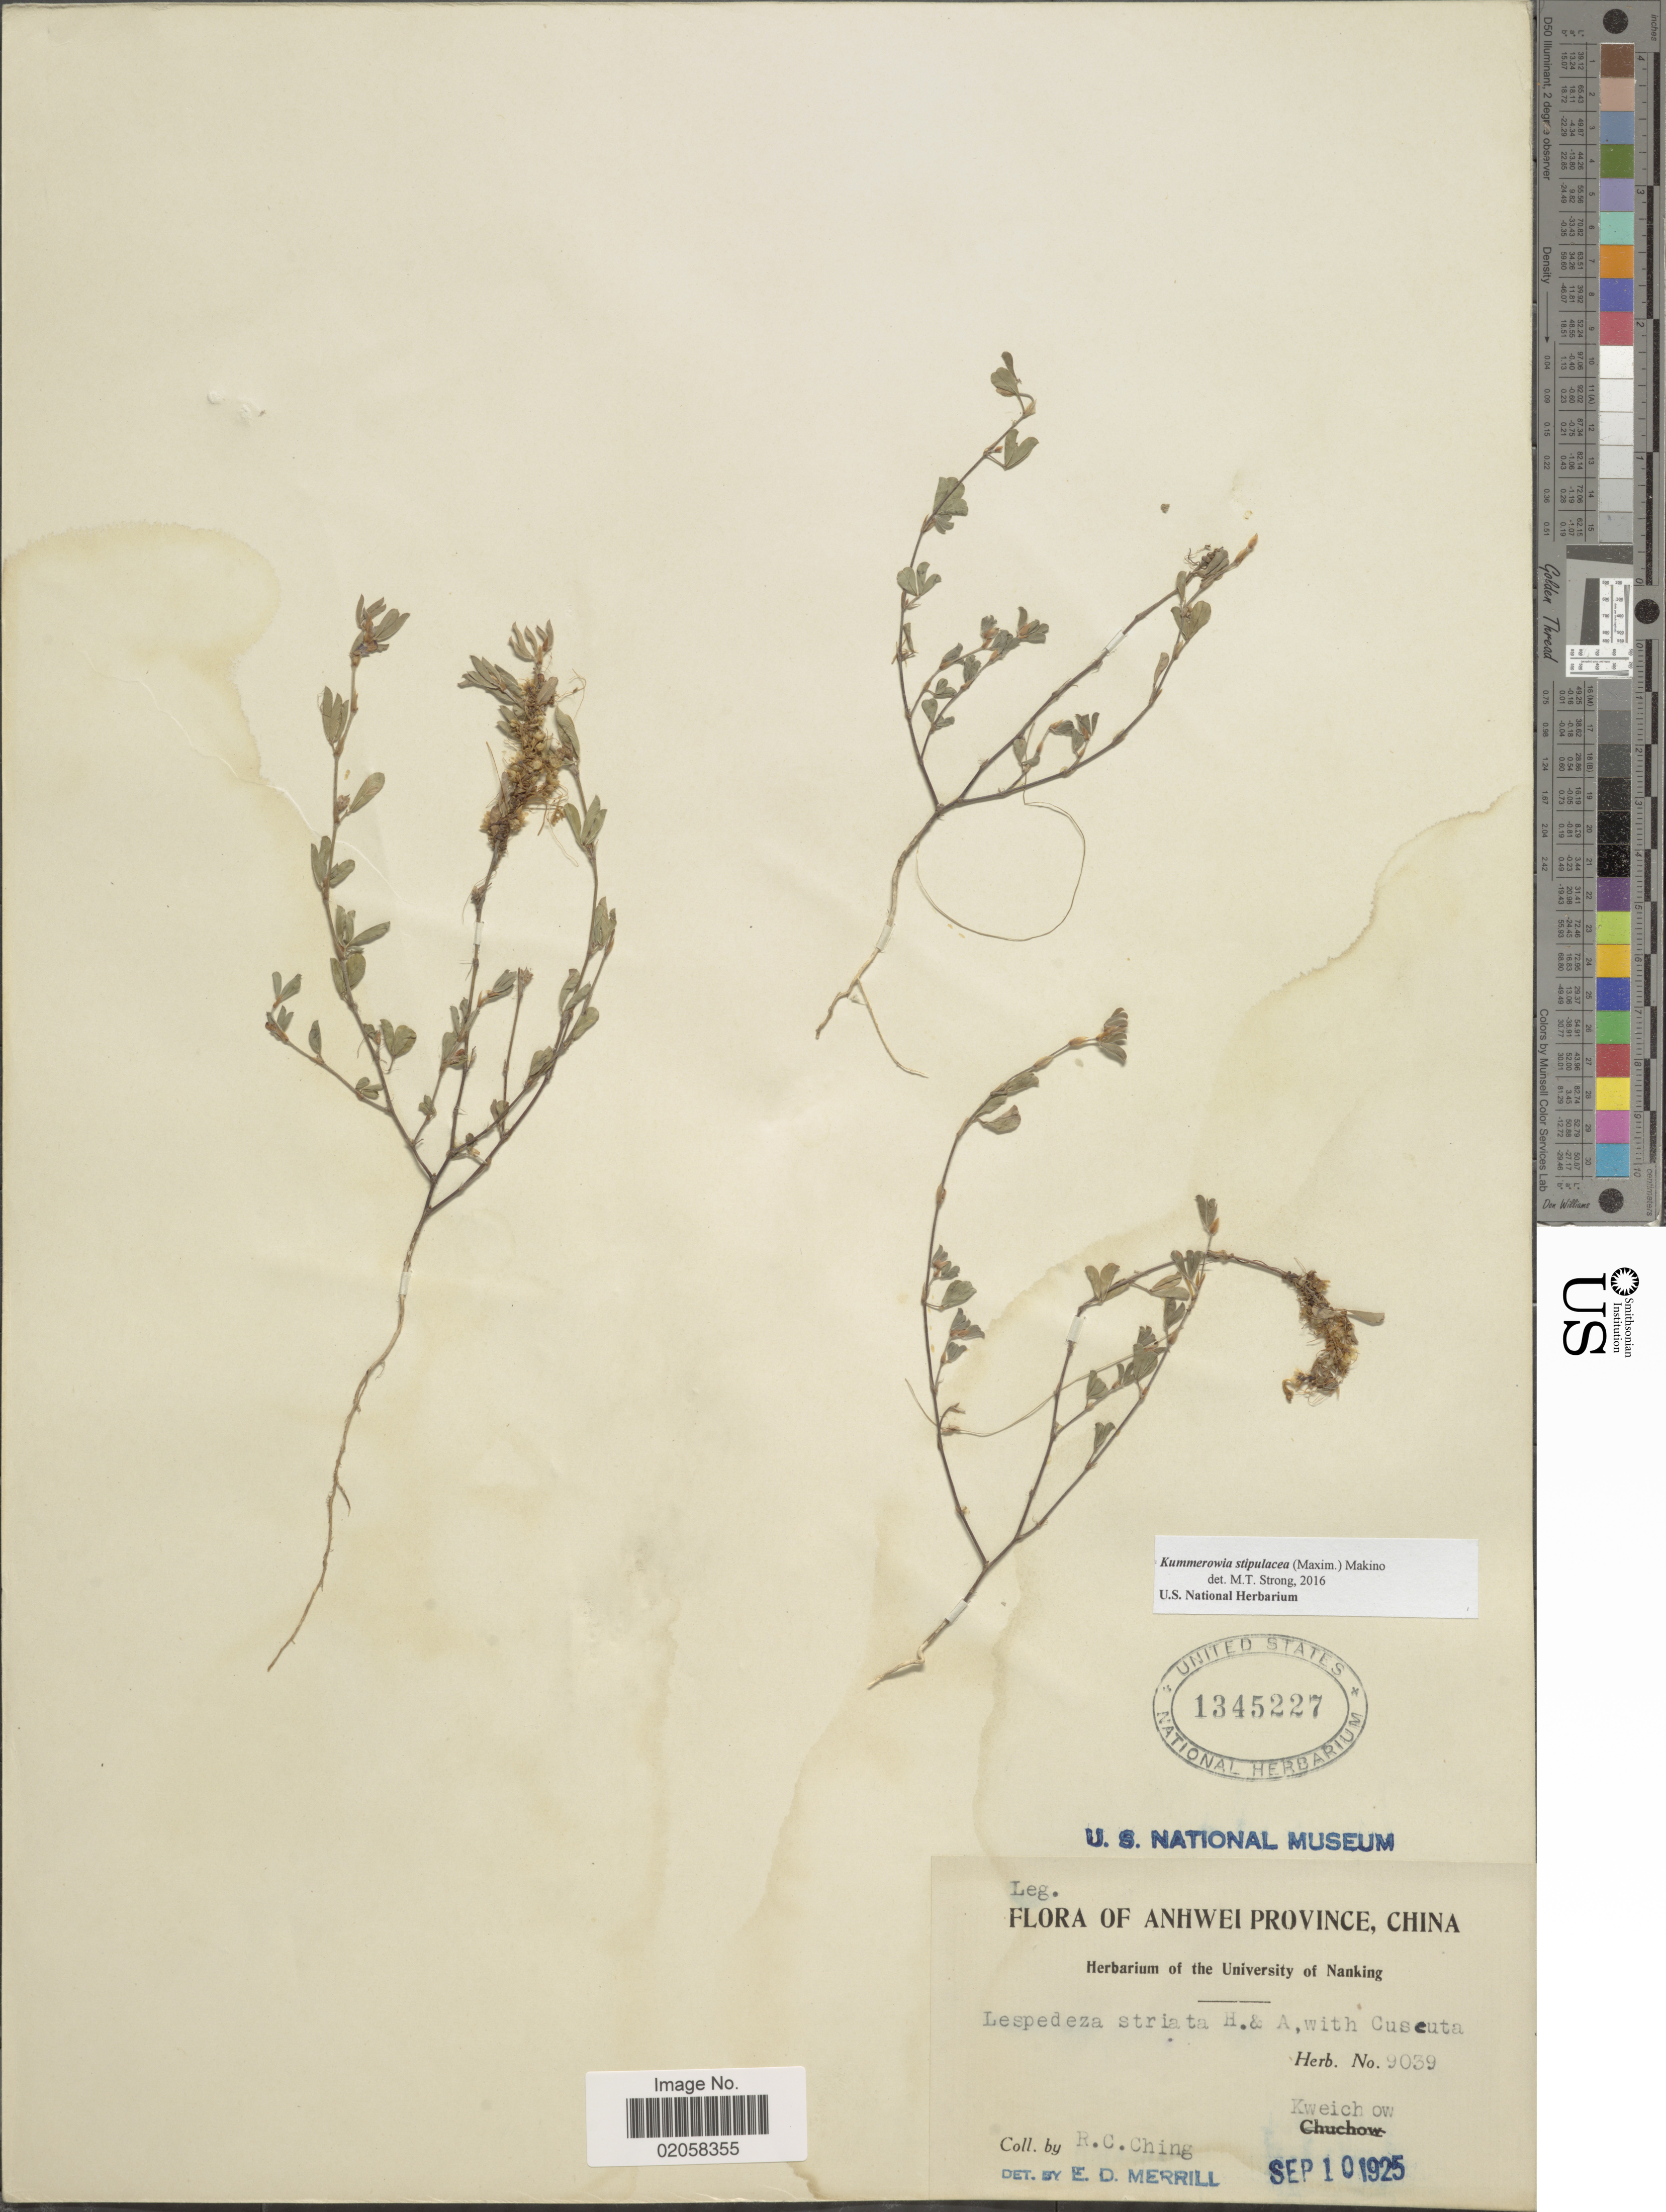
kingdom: Plantae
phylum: Tracheophyta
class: Magnoliopsida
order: Fabales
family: Fabaceae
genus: Kummerowia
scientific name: Kummerowia stipulacea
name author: (Maxim.) Makino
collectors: R. C. Ching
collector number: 9039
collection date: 1925-09-10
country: China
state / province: Anhui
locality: Anhwei Province, Kweichow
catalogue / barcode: US 1345227